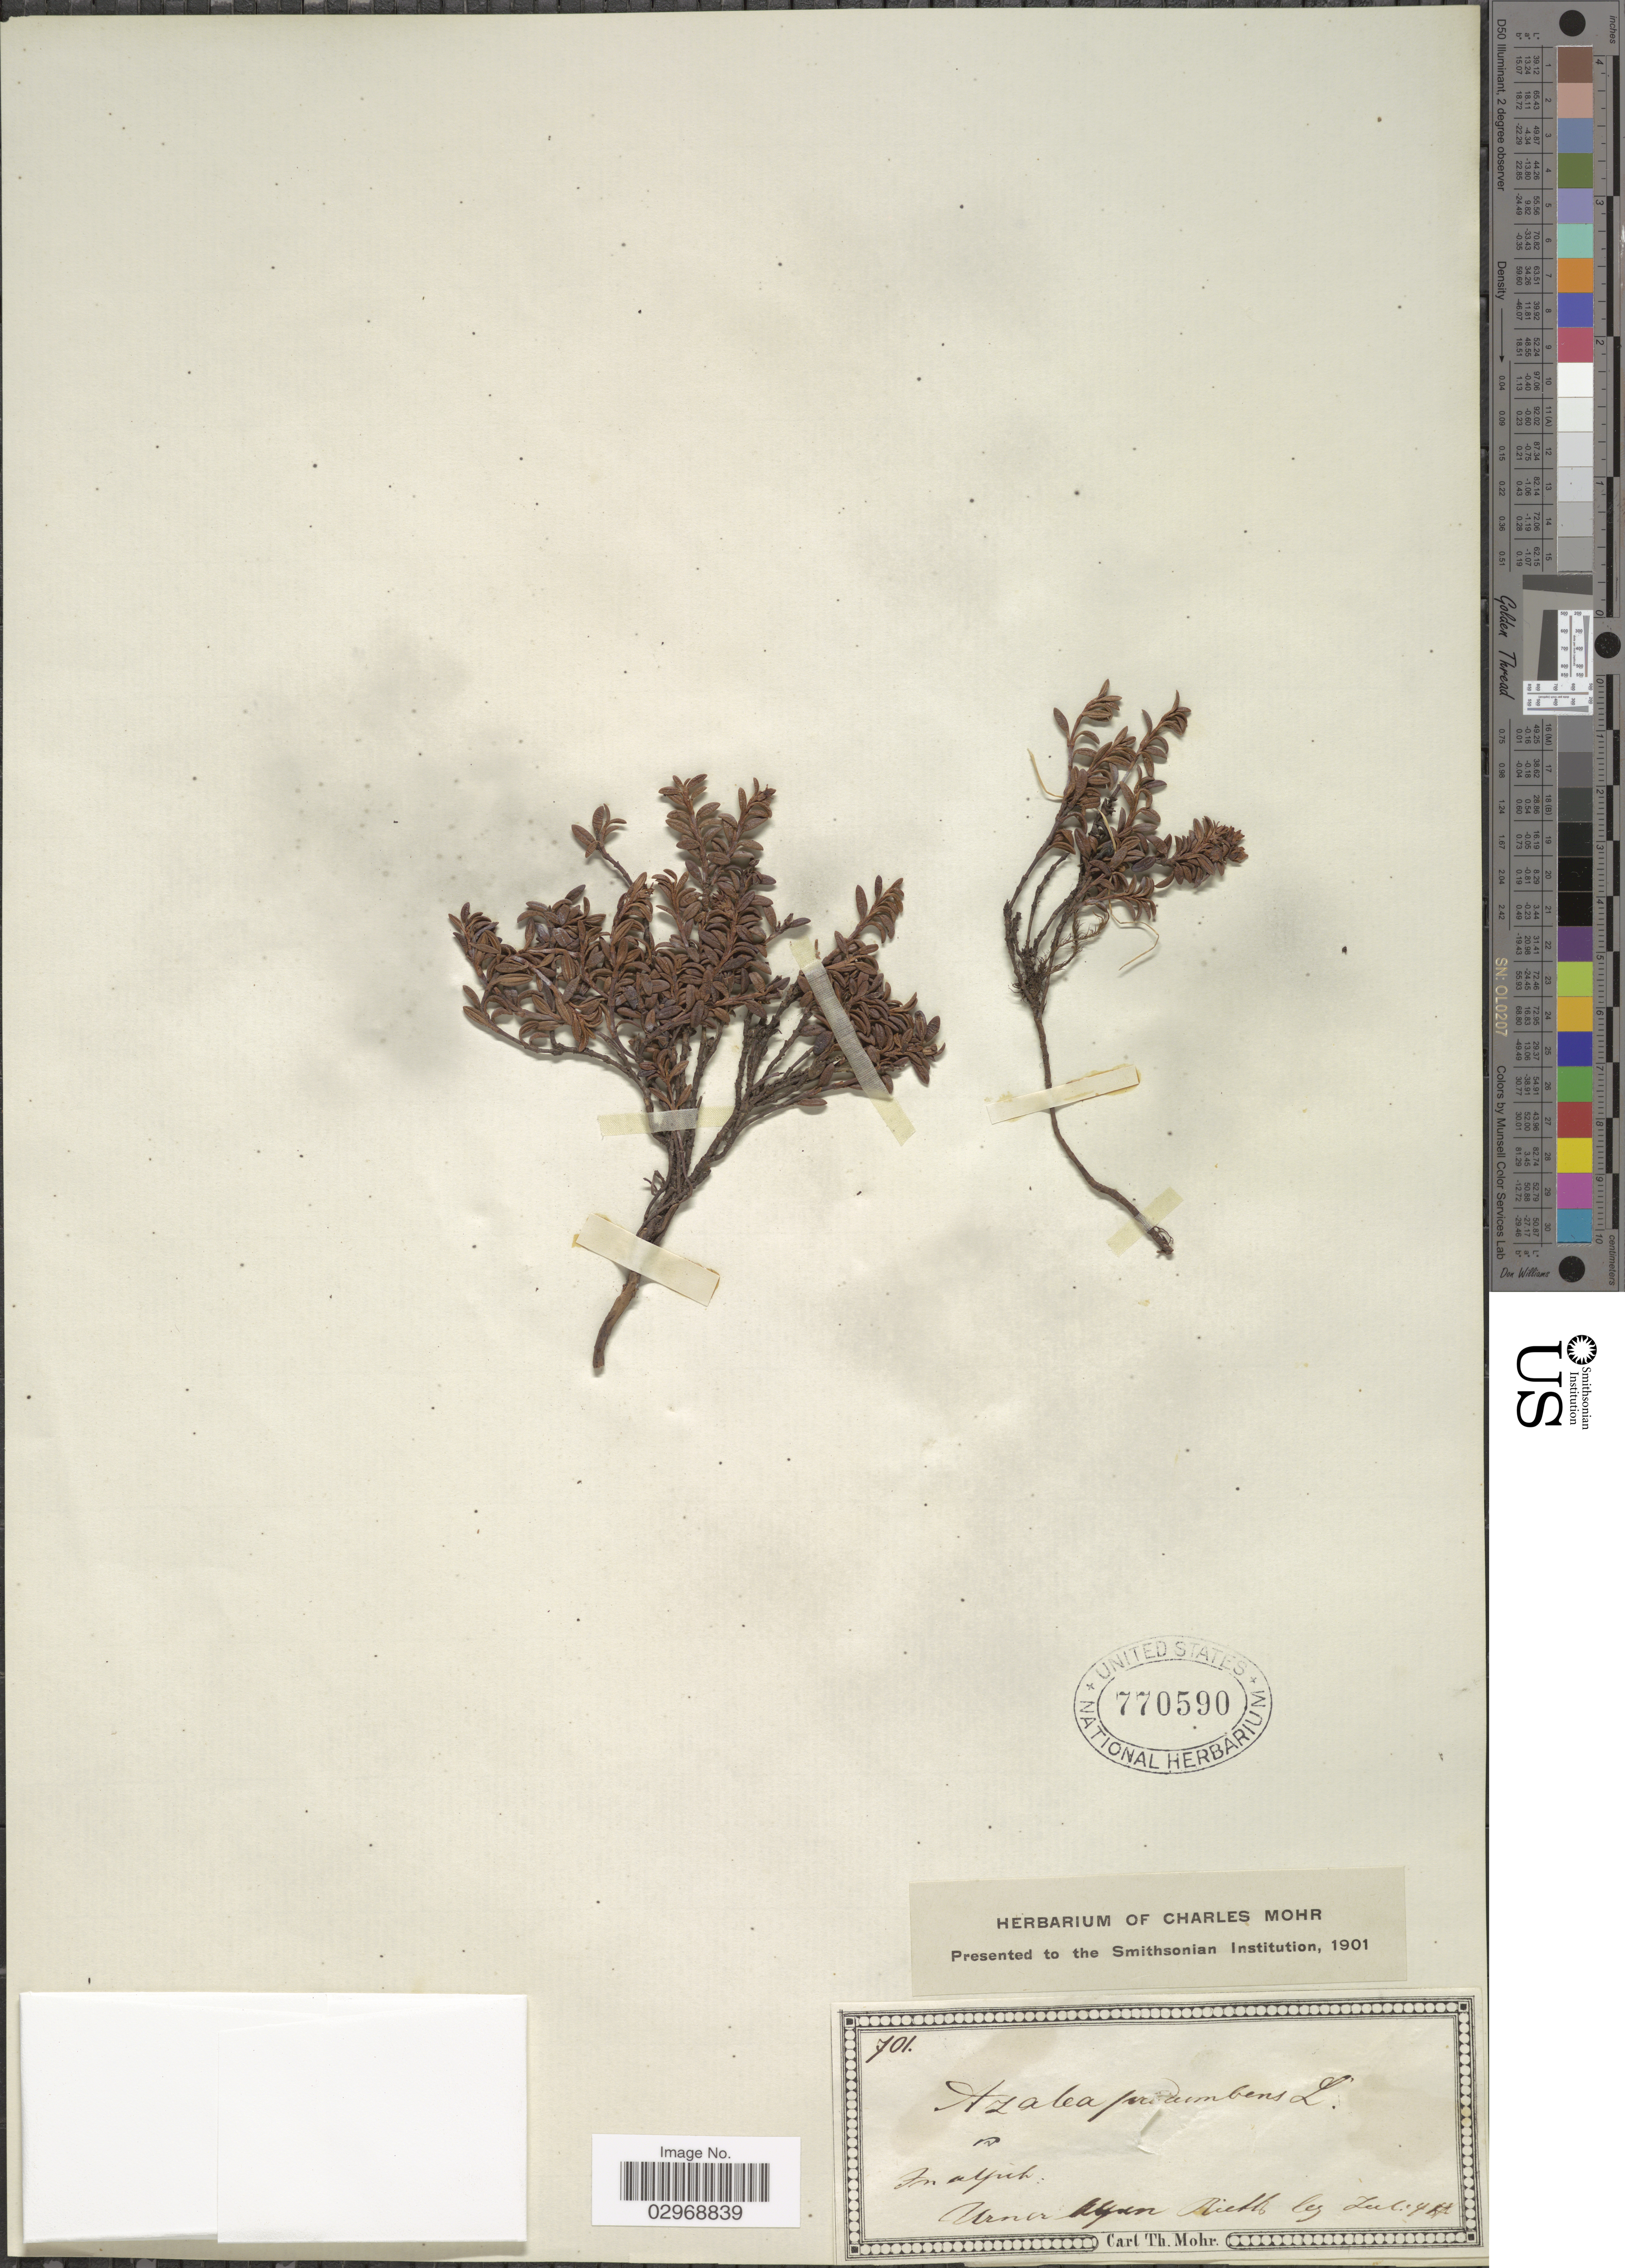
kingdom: Plantae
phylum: Tracheophyta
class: Magnoliopsida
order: Ericales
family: Ericaceae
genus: Rhododendron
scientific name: Rhododendron procumbens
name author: E.H.L. Krause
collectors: -. Rieth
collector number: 701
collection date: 1951-07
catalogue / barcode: US 770590